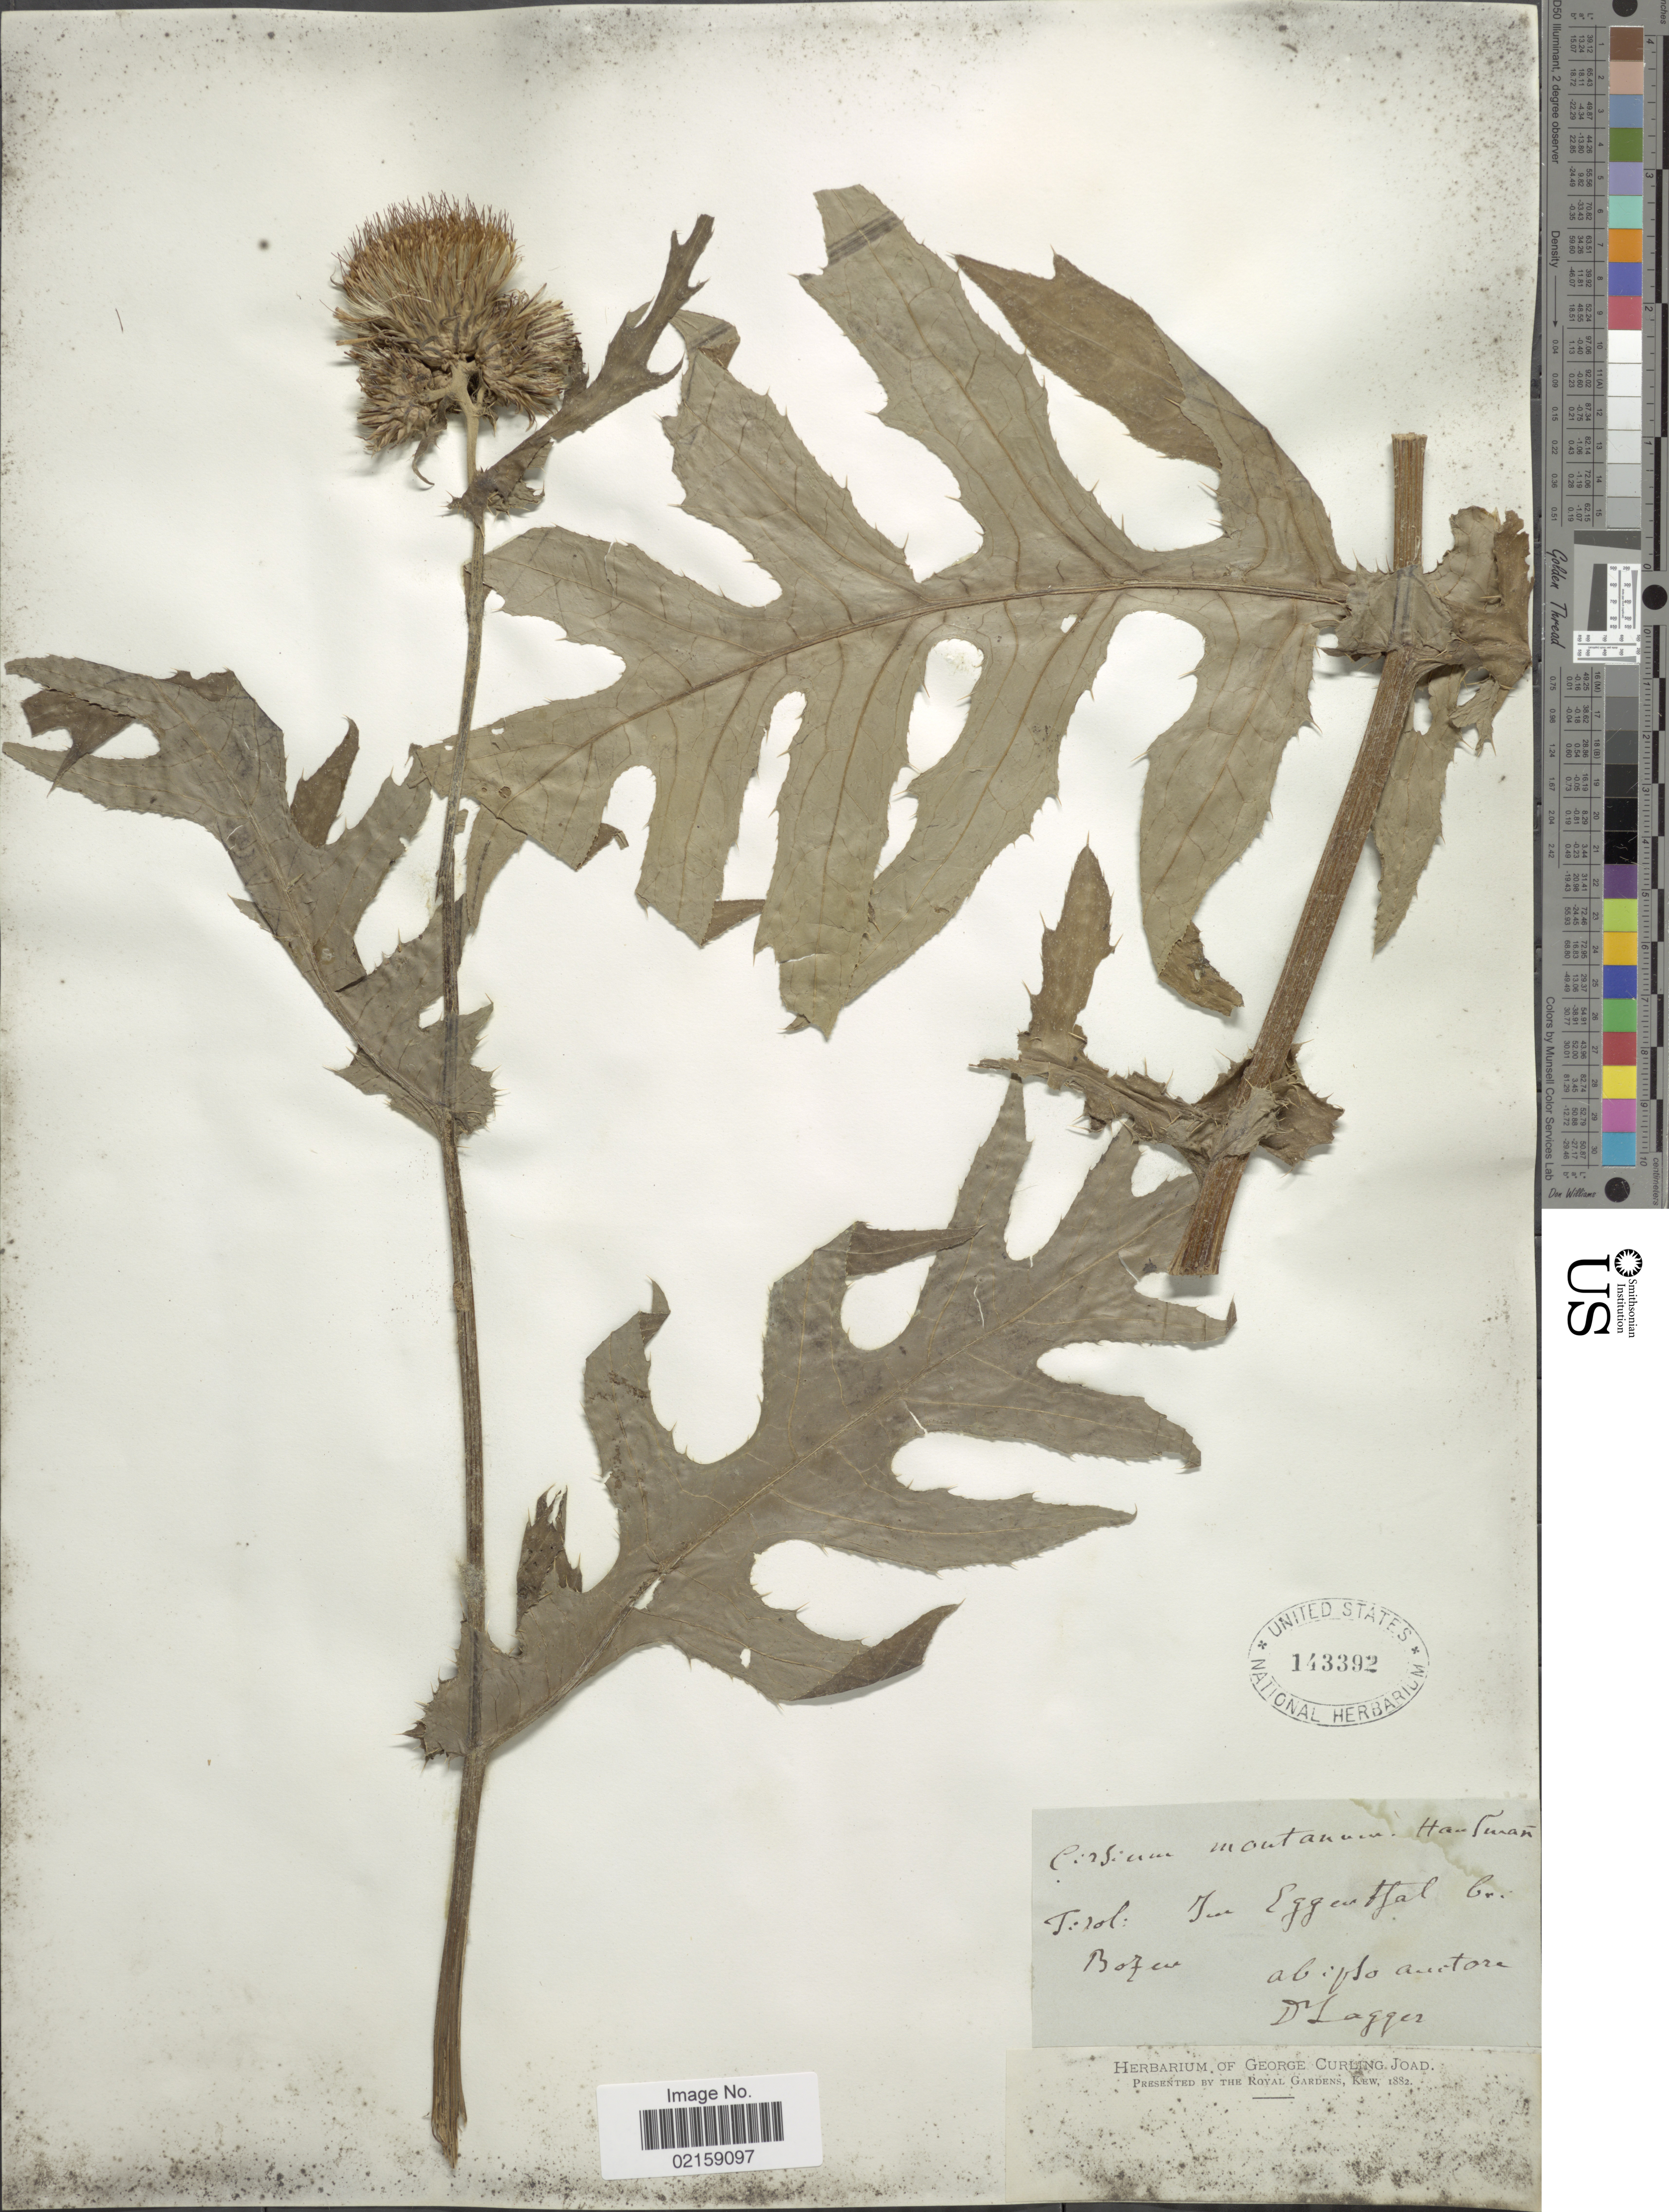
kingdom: Plantae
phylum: Tracheophyta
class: Magnoliopsida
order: Asterales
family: Asteraceae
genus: Cirsium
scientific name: Cirsium montanum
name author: (Waldst. & Kit.) Spreng.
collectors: D. Lagger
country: Austria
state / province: Tirol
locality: Im Eggerftal bei Bozeu, ab pso anitor. [interpreted]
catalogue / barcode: US 143392